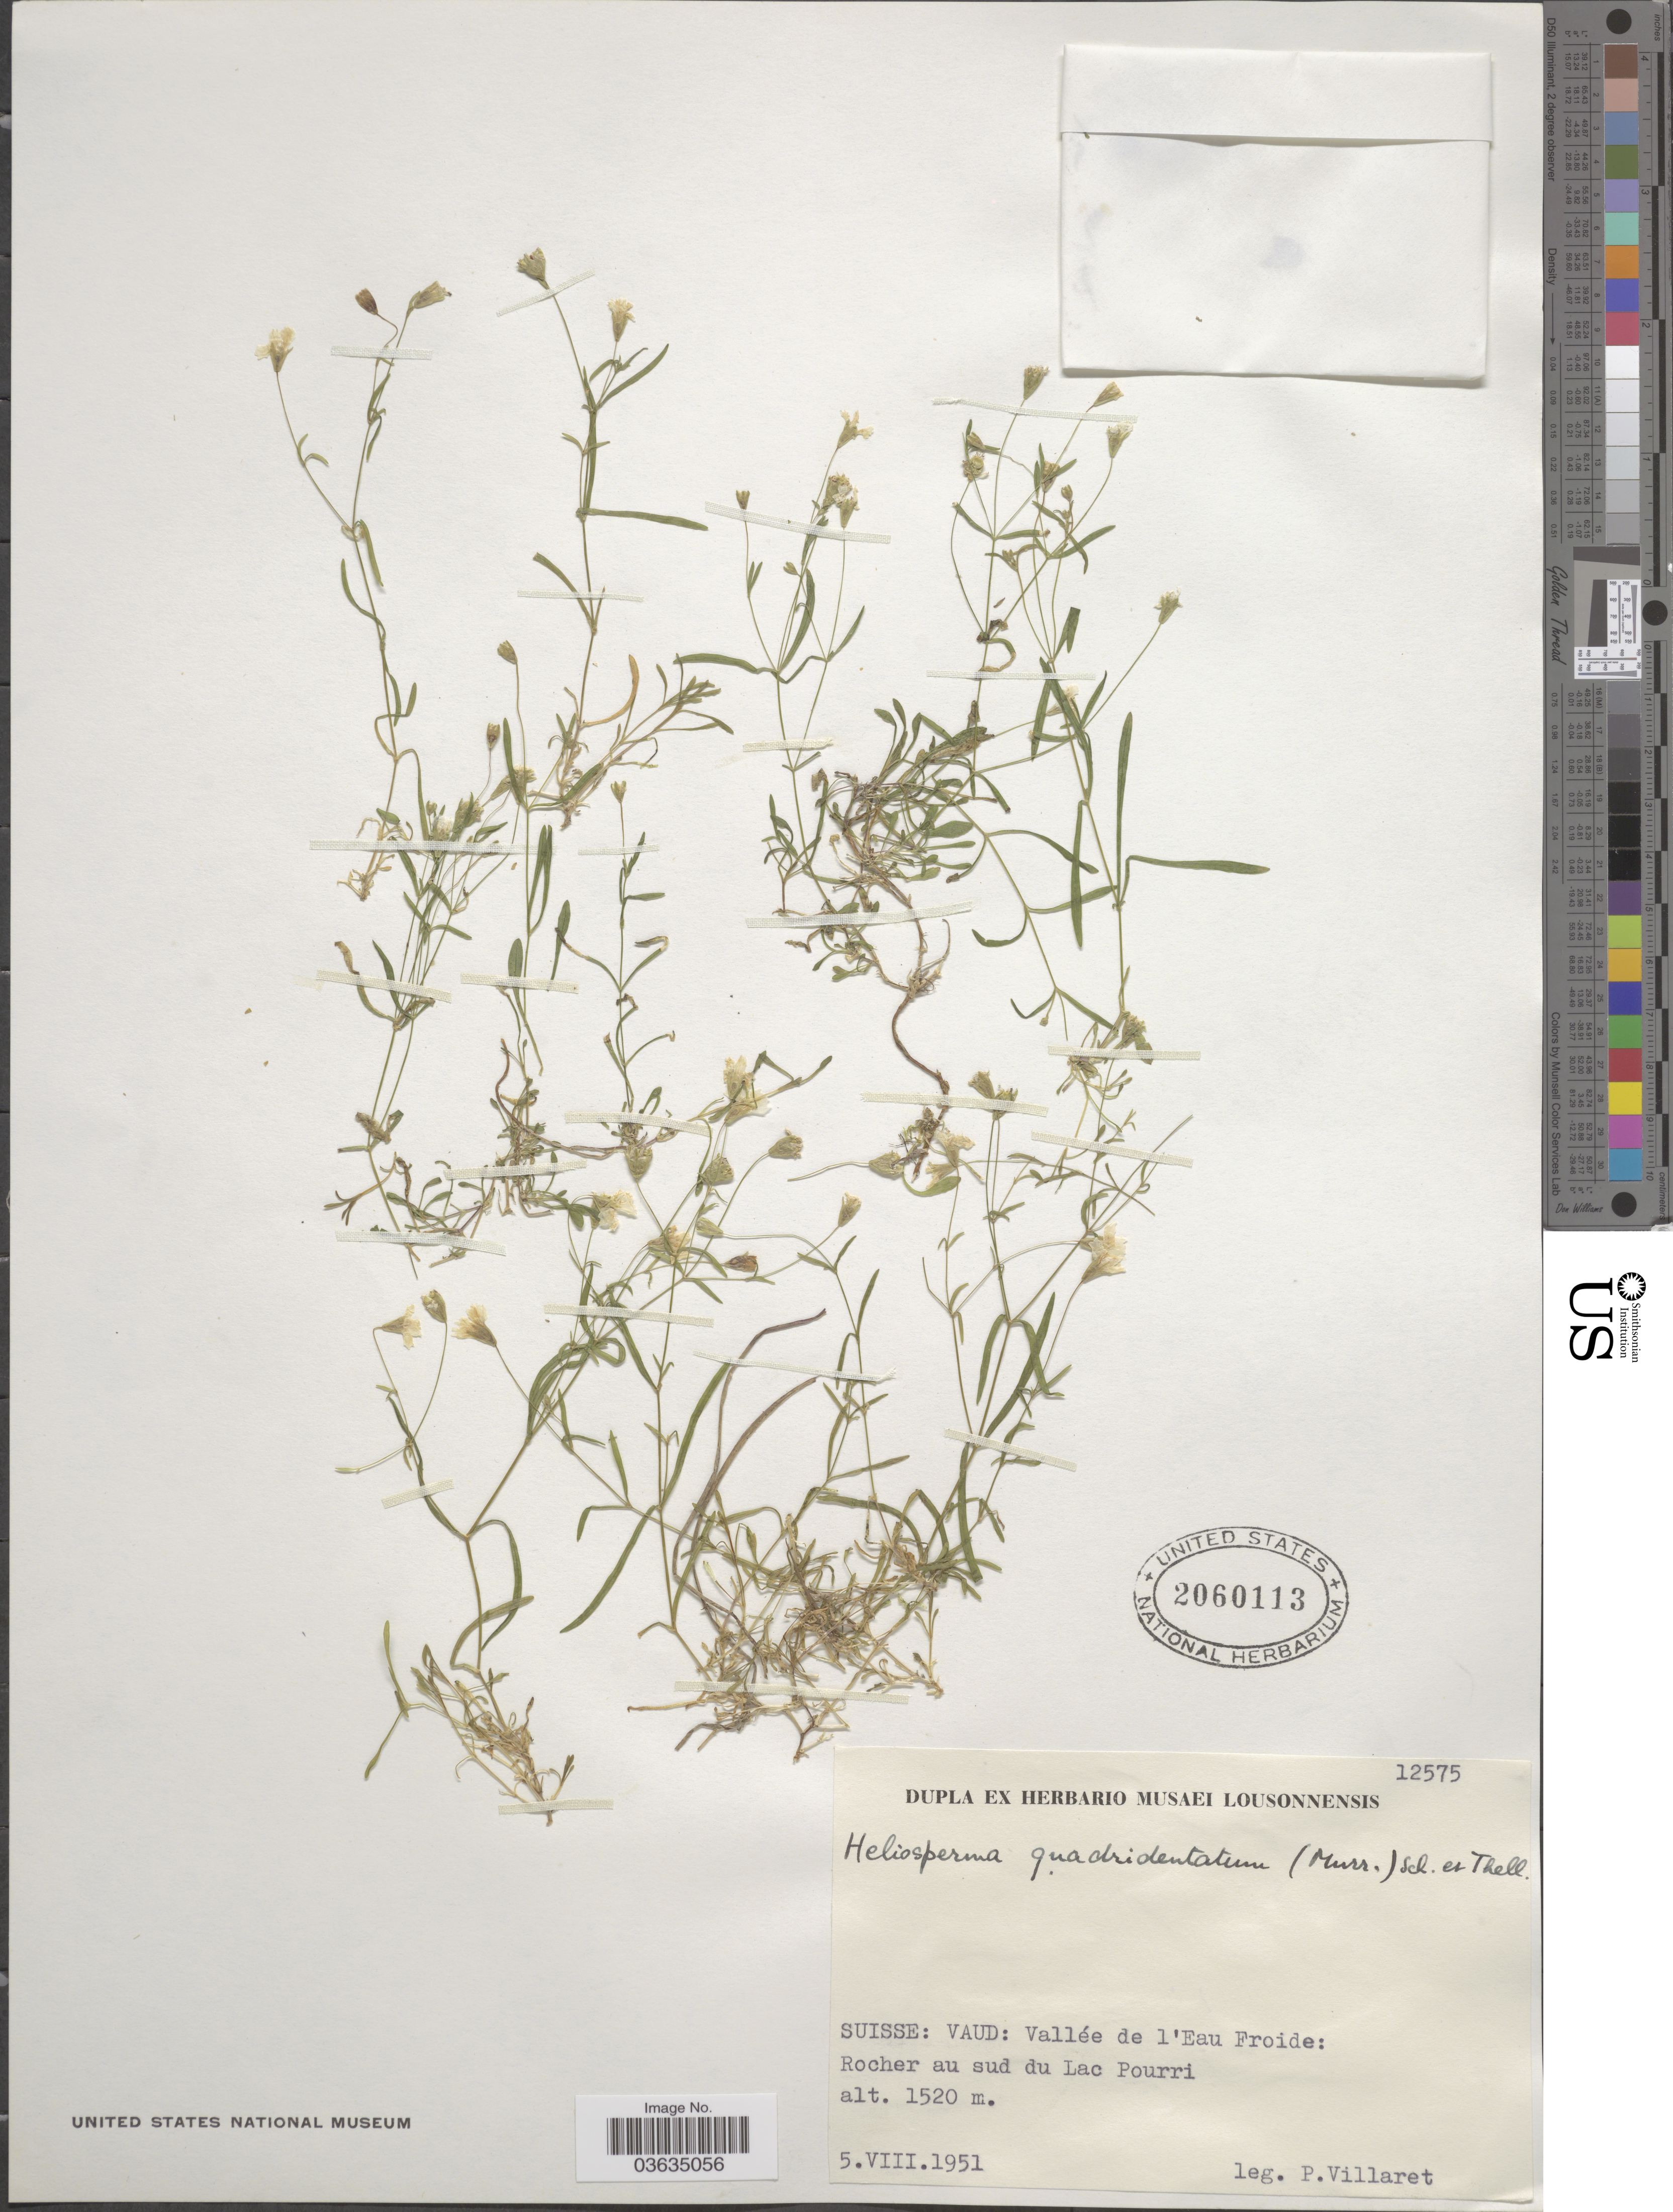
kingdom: Plantae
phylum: Tracheophyta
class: Magnoliopsida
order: Caryophyllales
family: Caryophyllaceae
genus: Heliosperma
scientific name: Heliosperma quadridentatum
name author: Sch. & Thell.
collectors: P. Villaret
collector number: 12575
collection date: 1951-08-05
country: Switzerland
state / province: Vaud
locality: Suisse: Vaud: Vallée de l'Eau Froide: Rocher au sud du Lac Pourri.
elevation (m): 1520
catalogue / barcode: US 2060113